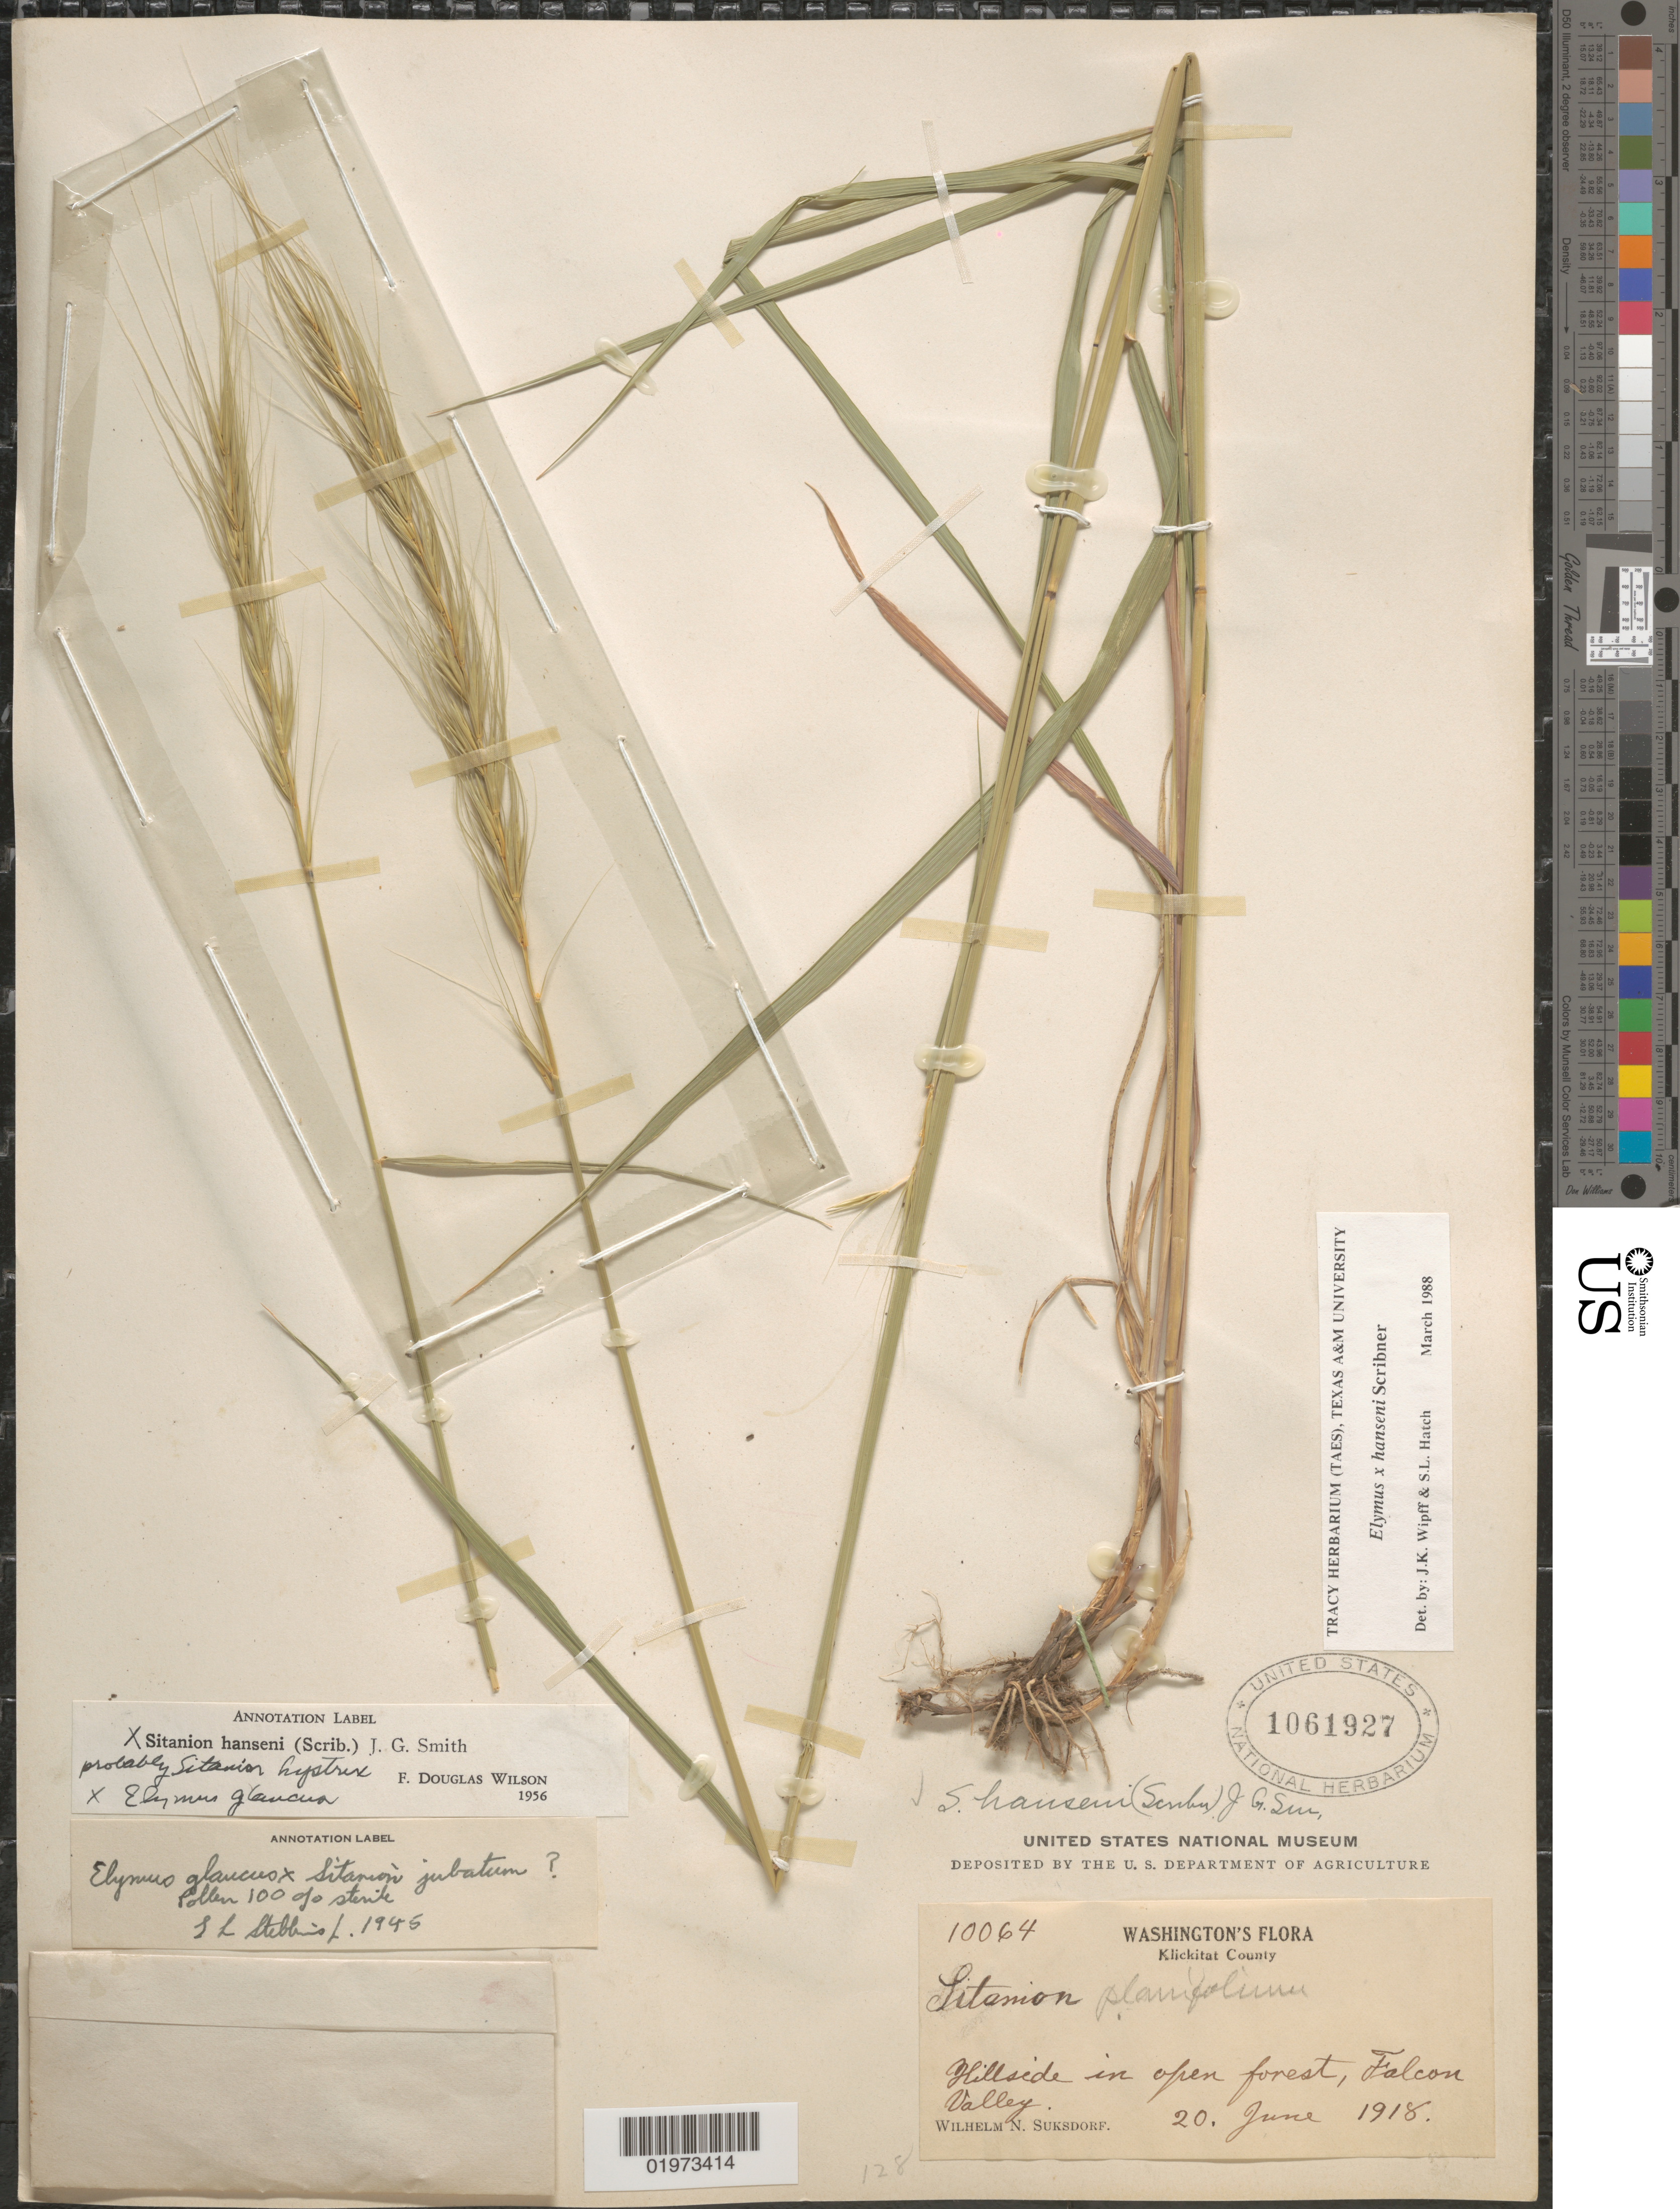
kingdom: Plantae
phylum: Tracheophyta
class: Liliopsida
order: Poales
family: Poaceae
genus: Elymus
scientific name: Elymus x hansenii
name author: Scribn.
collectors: W. N. Suksdorf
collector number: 10064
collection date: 1918-06-20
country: United States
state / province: Washington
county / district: Klickitat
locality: Klickitat County. Hillside in open forest, Falcon Valley.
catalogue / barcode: US 1061927